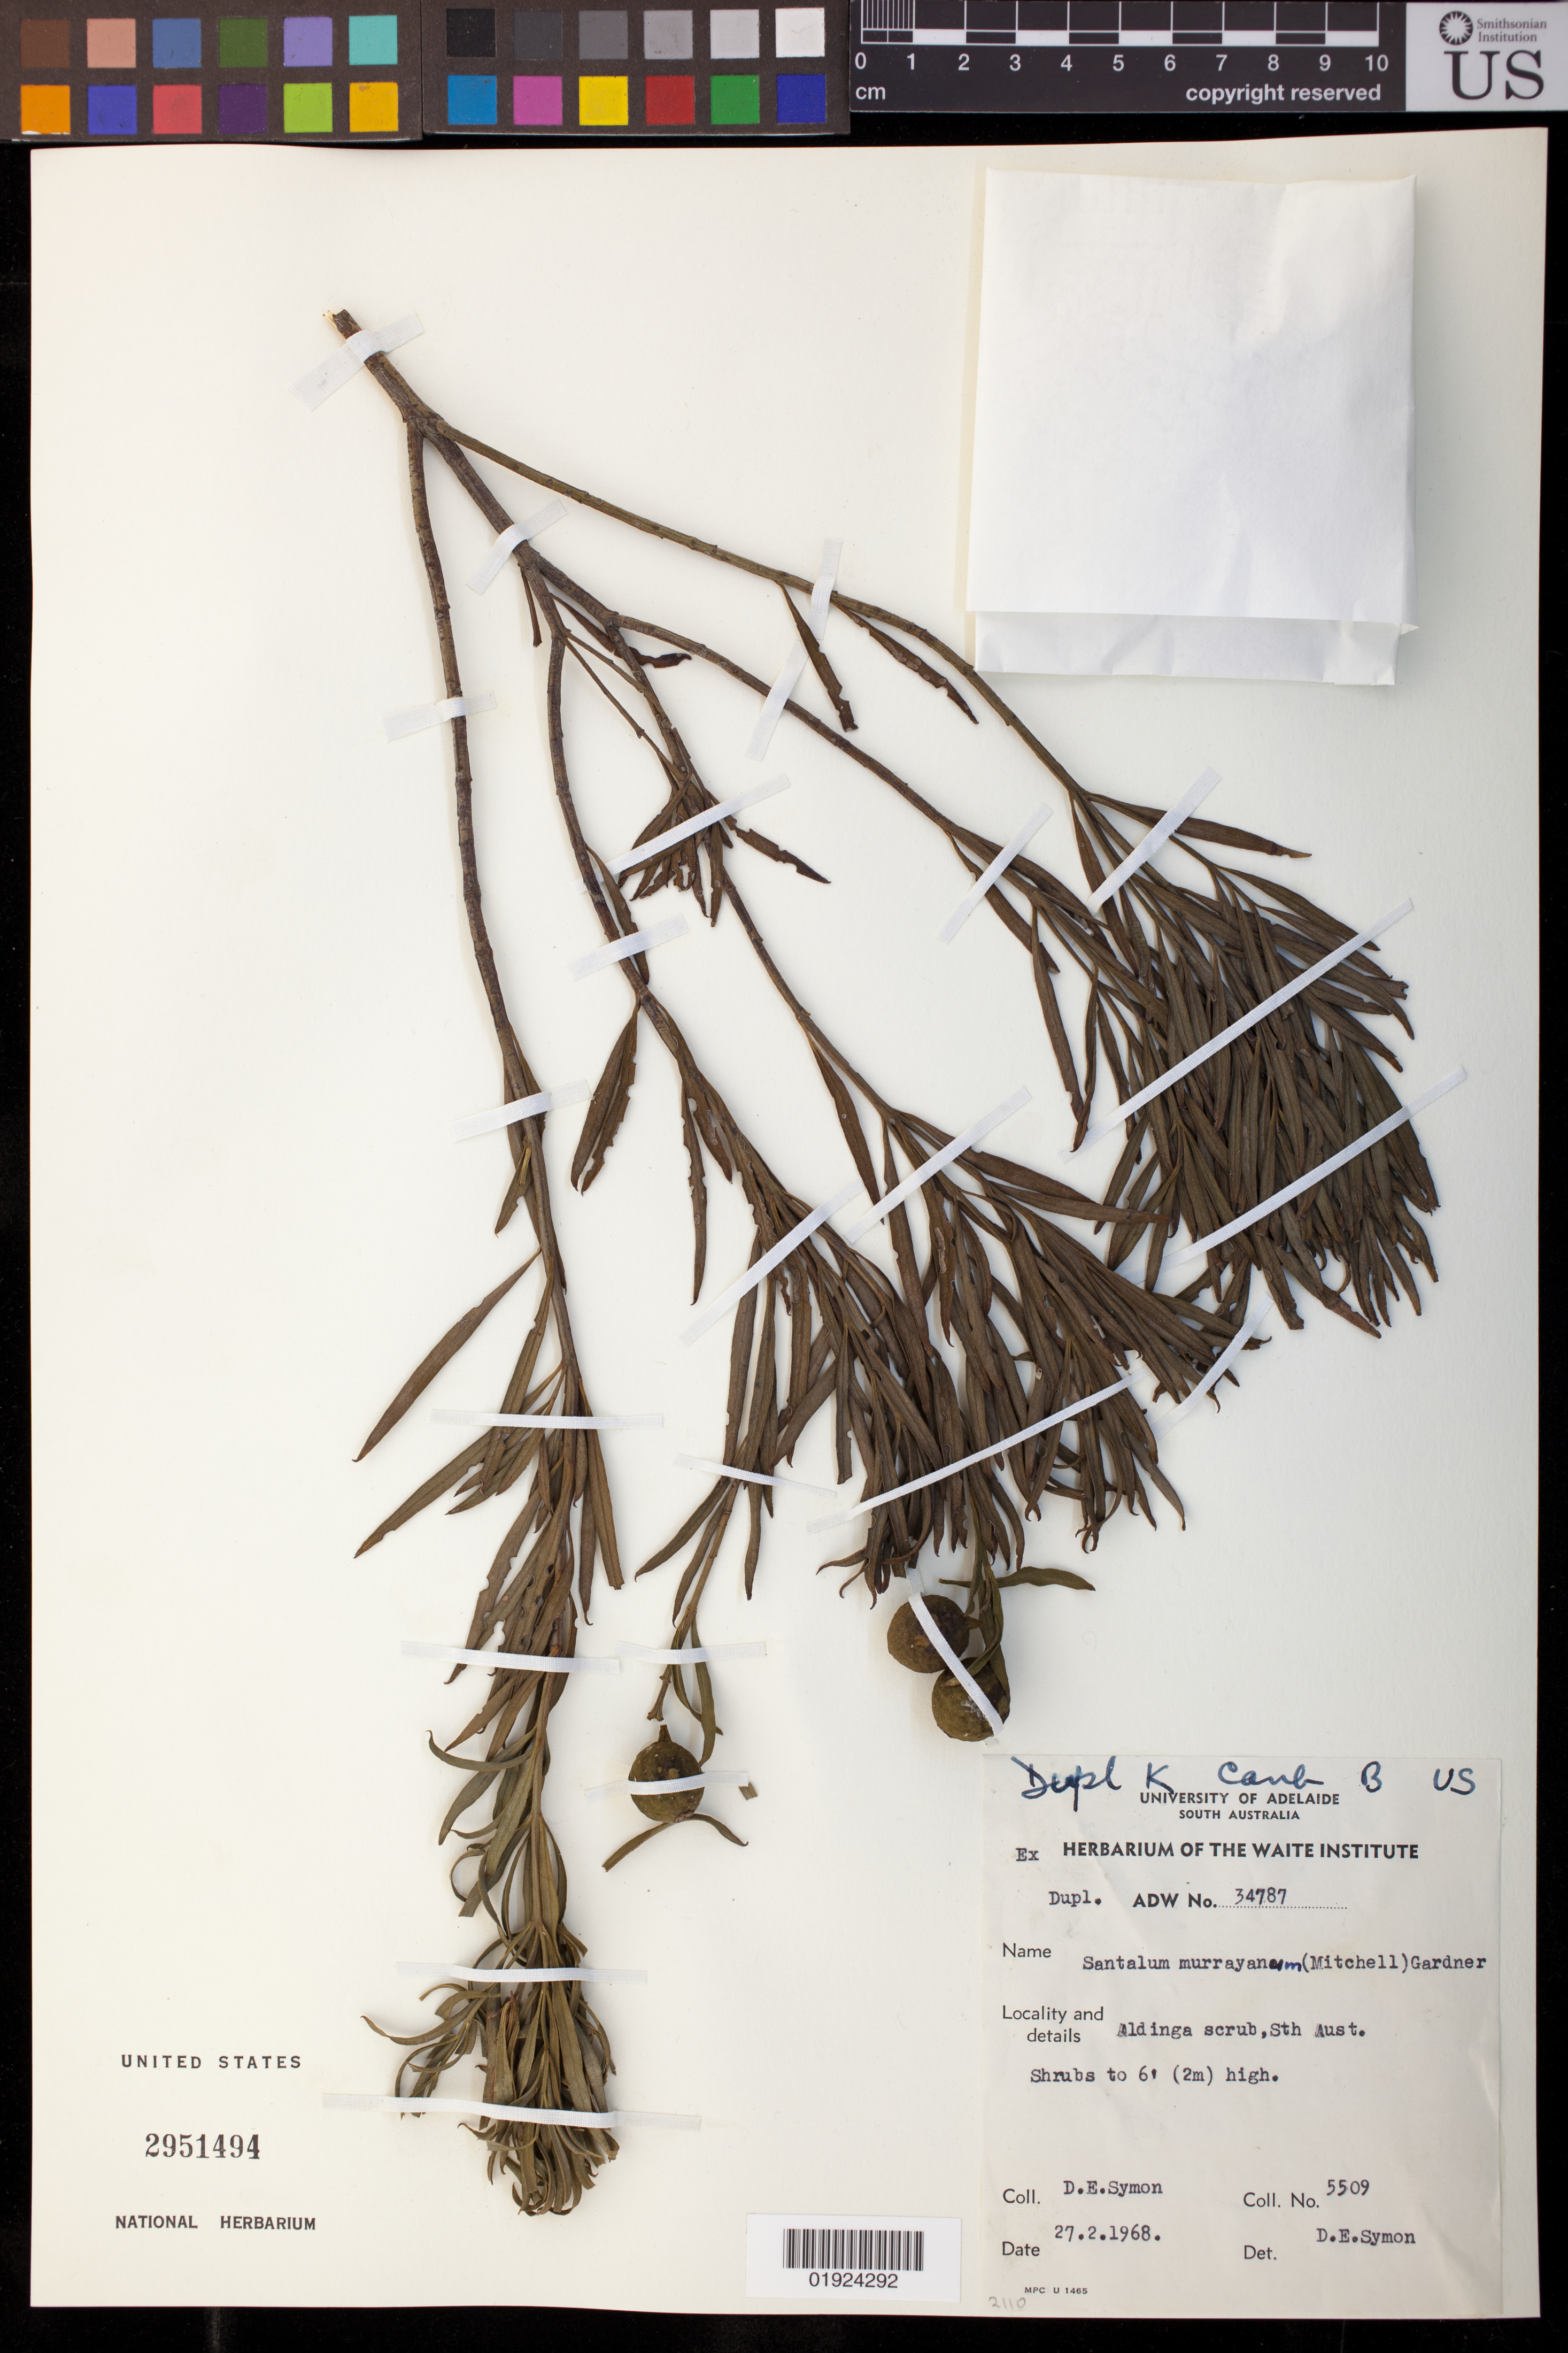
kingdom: Plantae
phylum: Tracheophyta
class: Magnoliopsida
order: Santalales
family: Santalaceae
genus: Santalum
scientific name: Santalum murrayanum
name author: C.A. Gardner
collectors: D. Symon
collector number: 5509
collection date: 1968-02-27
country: Australia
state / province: South Australia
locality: Aldinga scrub, Sth Aust.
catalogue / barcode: US 2951494